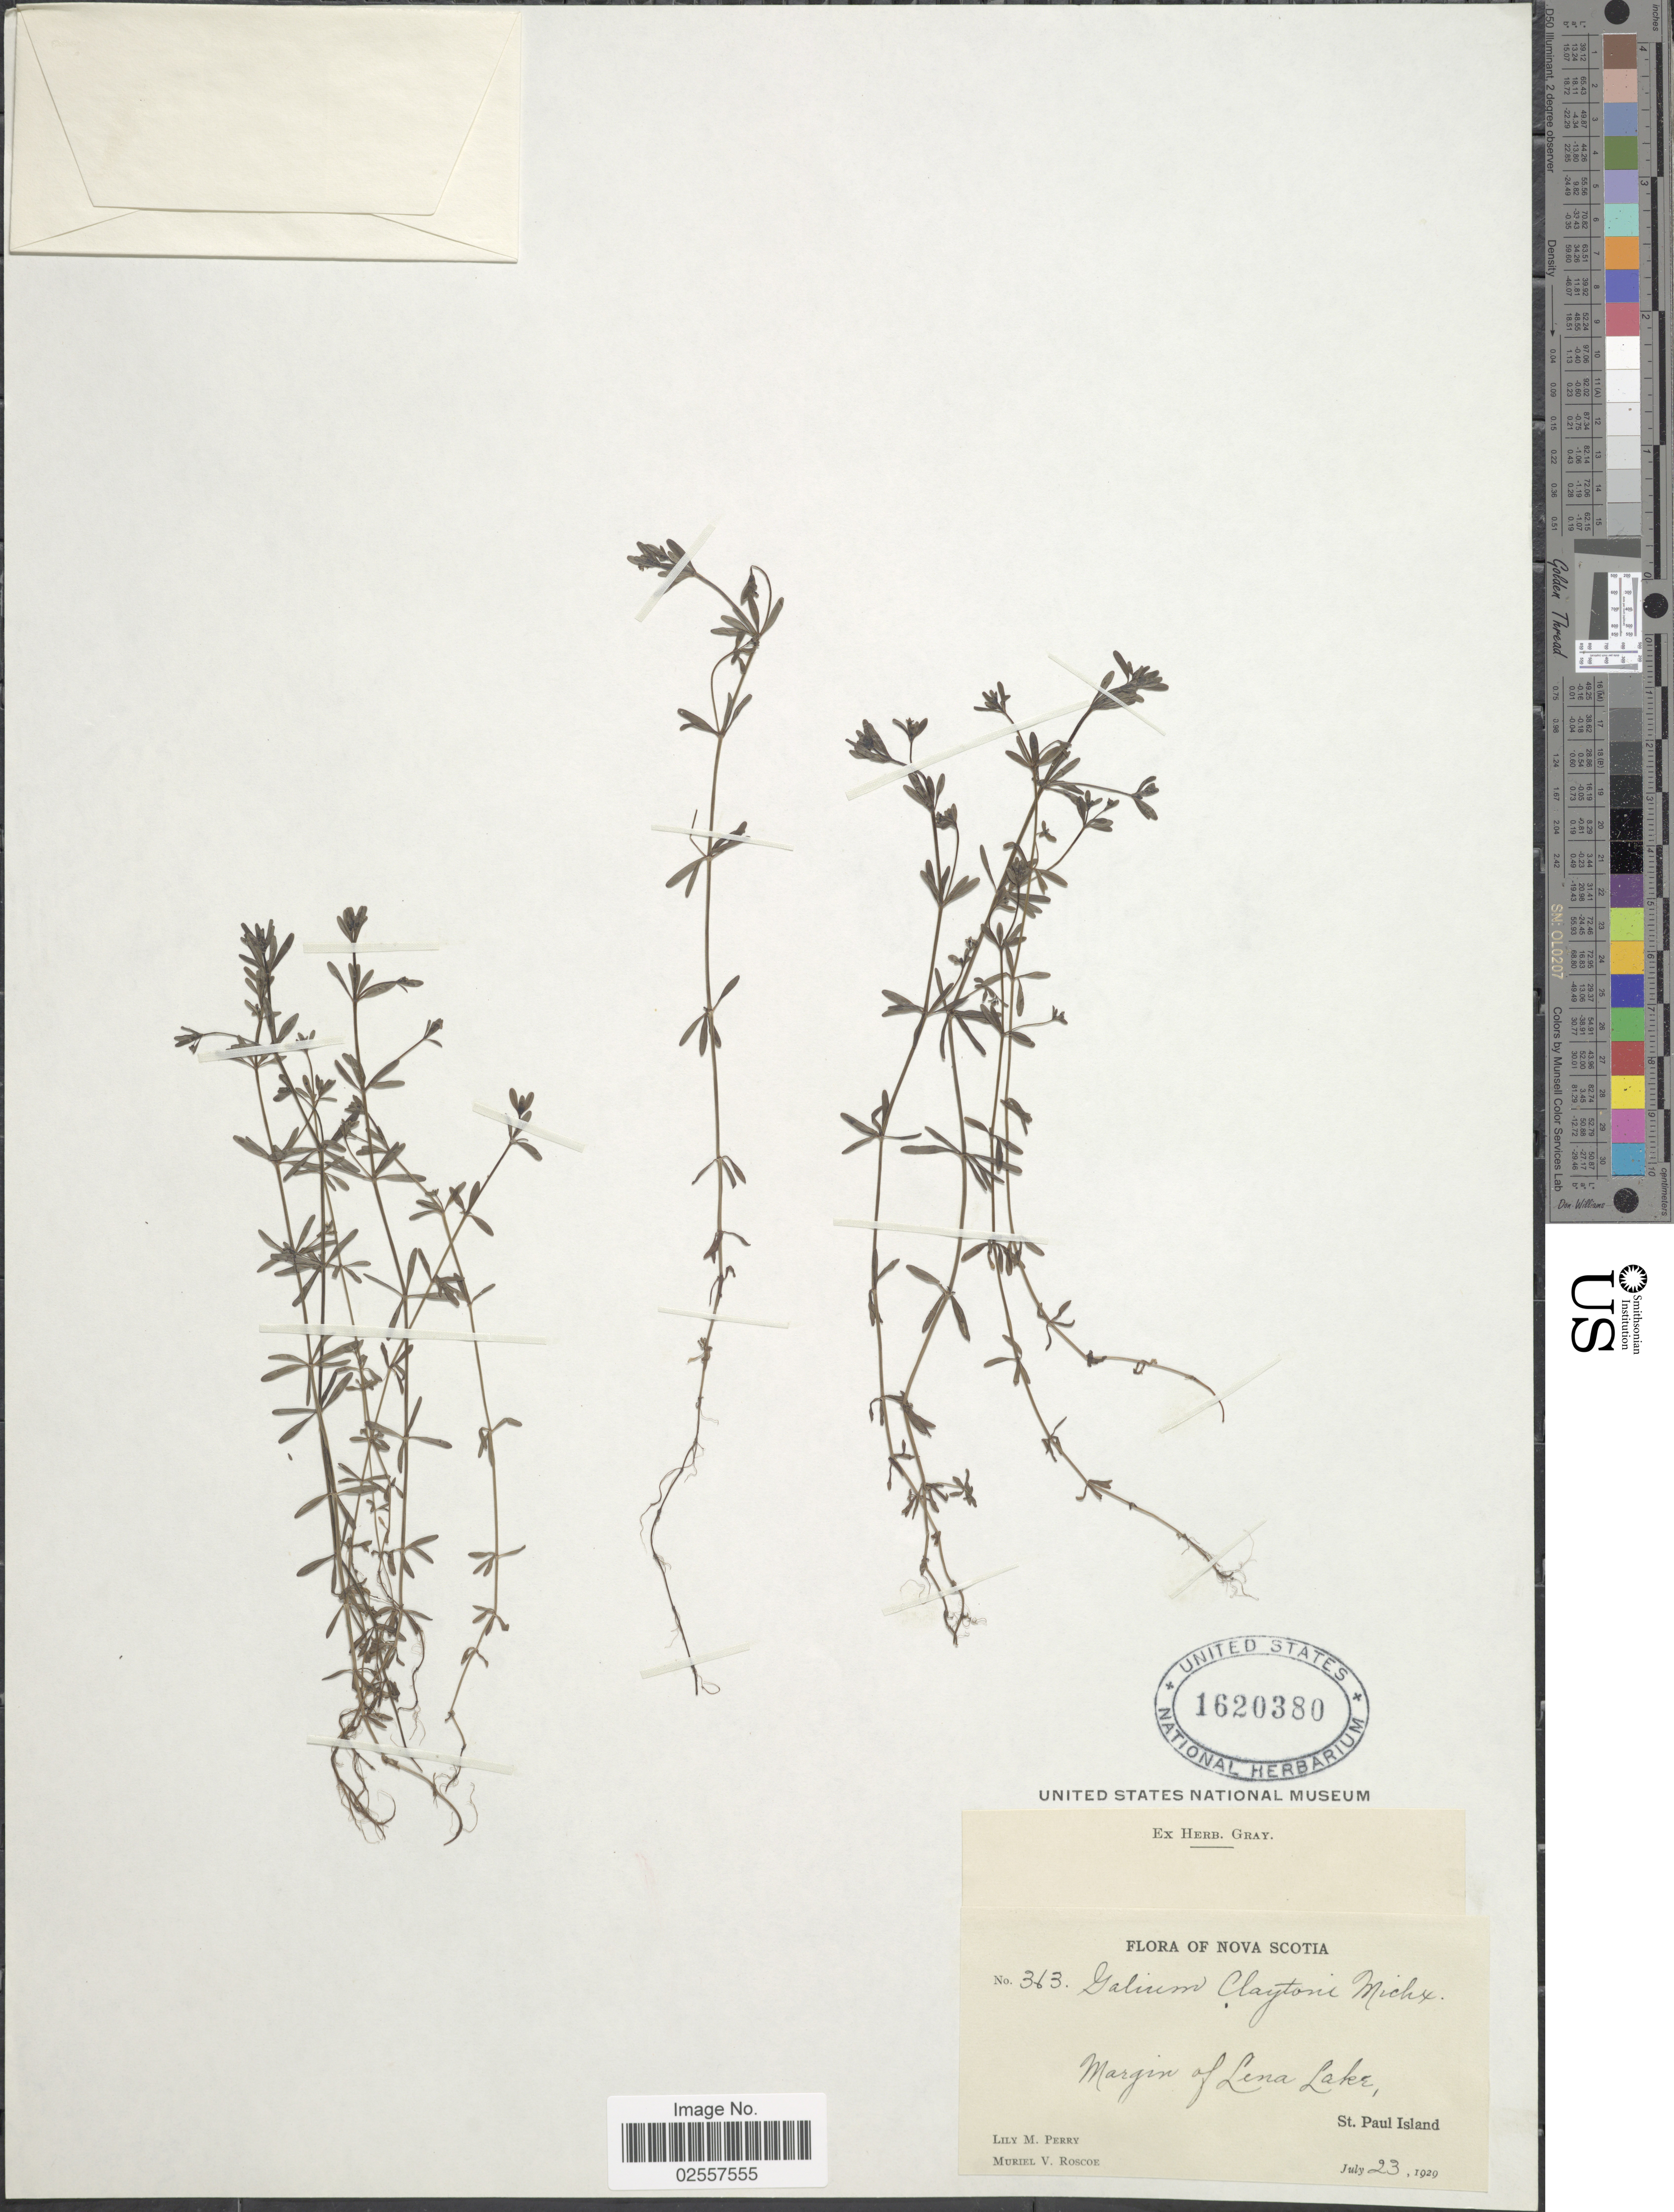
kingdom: Plantae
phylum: Tracheophyta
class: Magnoliopsida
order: Gentianales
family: Rubiaceae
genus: Galium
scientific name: Galium claytoni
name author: Michx.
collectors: L. M. Perry & M. Roscoe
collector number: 363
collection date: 1929-07-23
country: Canada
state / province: Nova Scotia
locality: Margin of Lena Lake, St Paul Island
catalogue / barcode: US 1620380